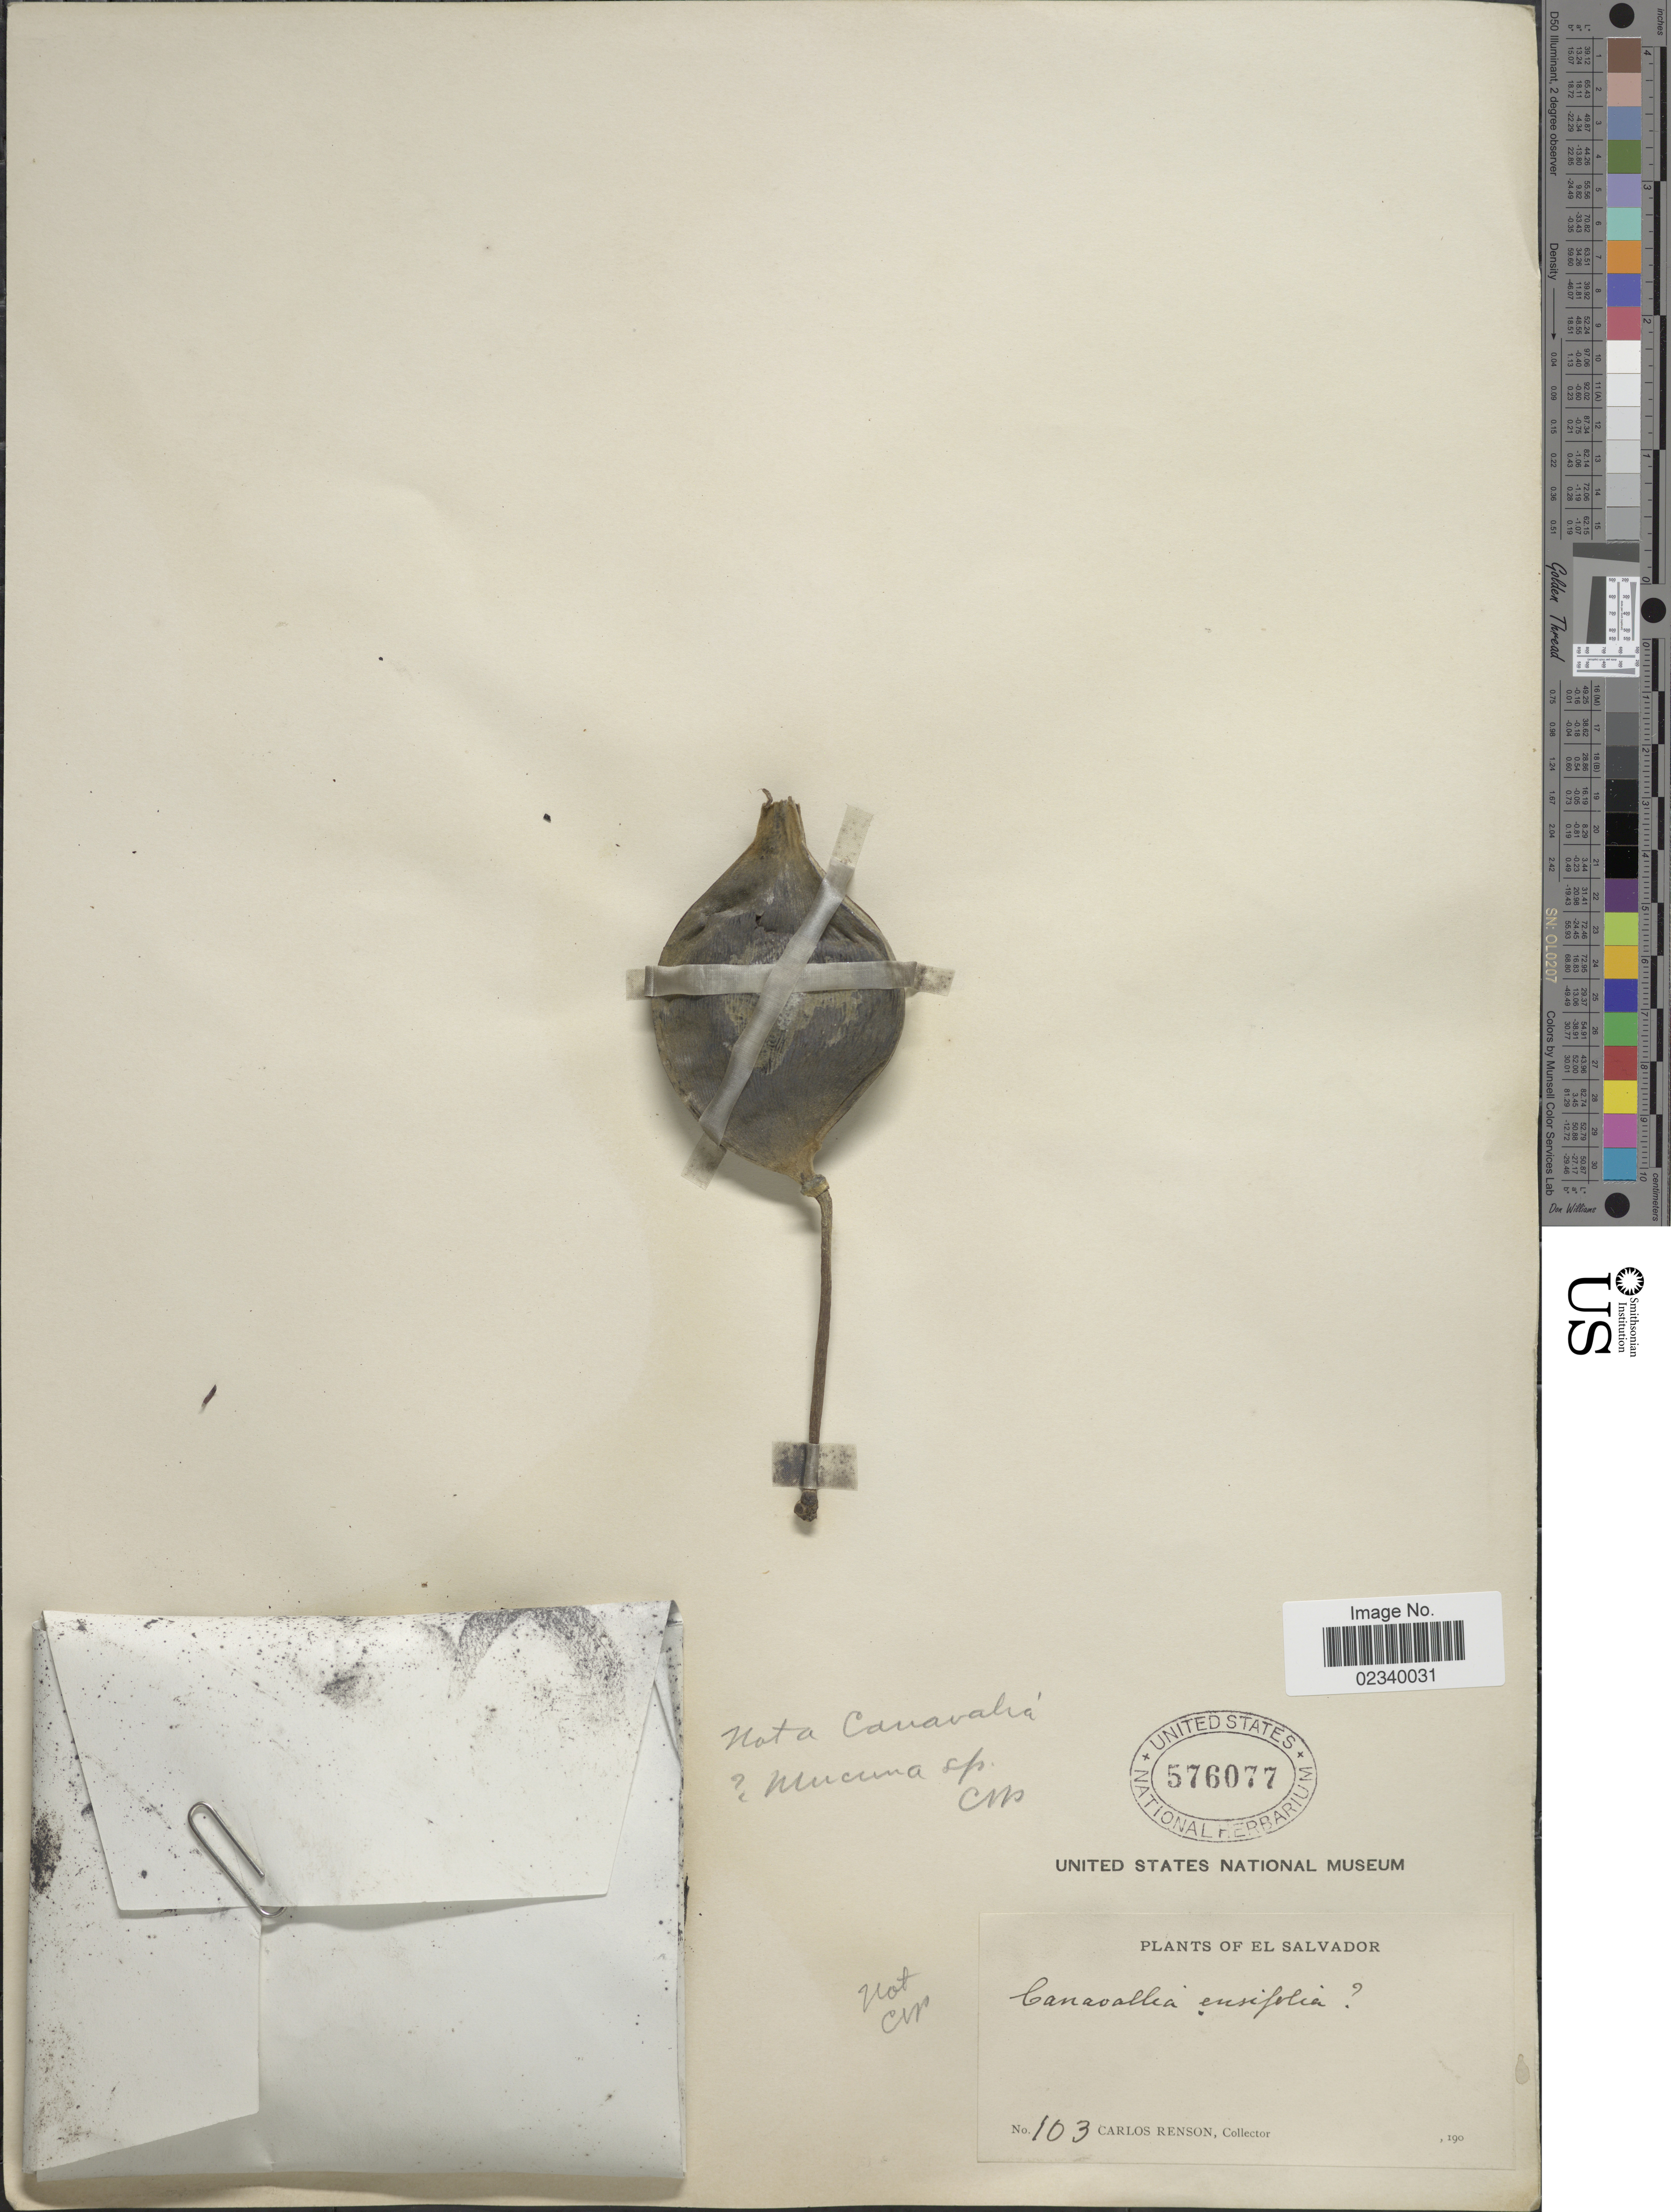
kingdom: Plantae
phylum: Tracheophyta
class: Magnoliopsida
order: Fabales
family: Fabaceae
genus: Mucuna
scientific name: Mucuna argyrophylla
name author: Standl.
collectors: C. Renson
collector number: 103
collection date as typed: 190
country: El Salvador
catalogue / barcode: US 576077